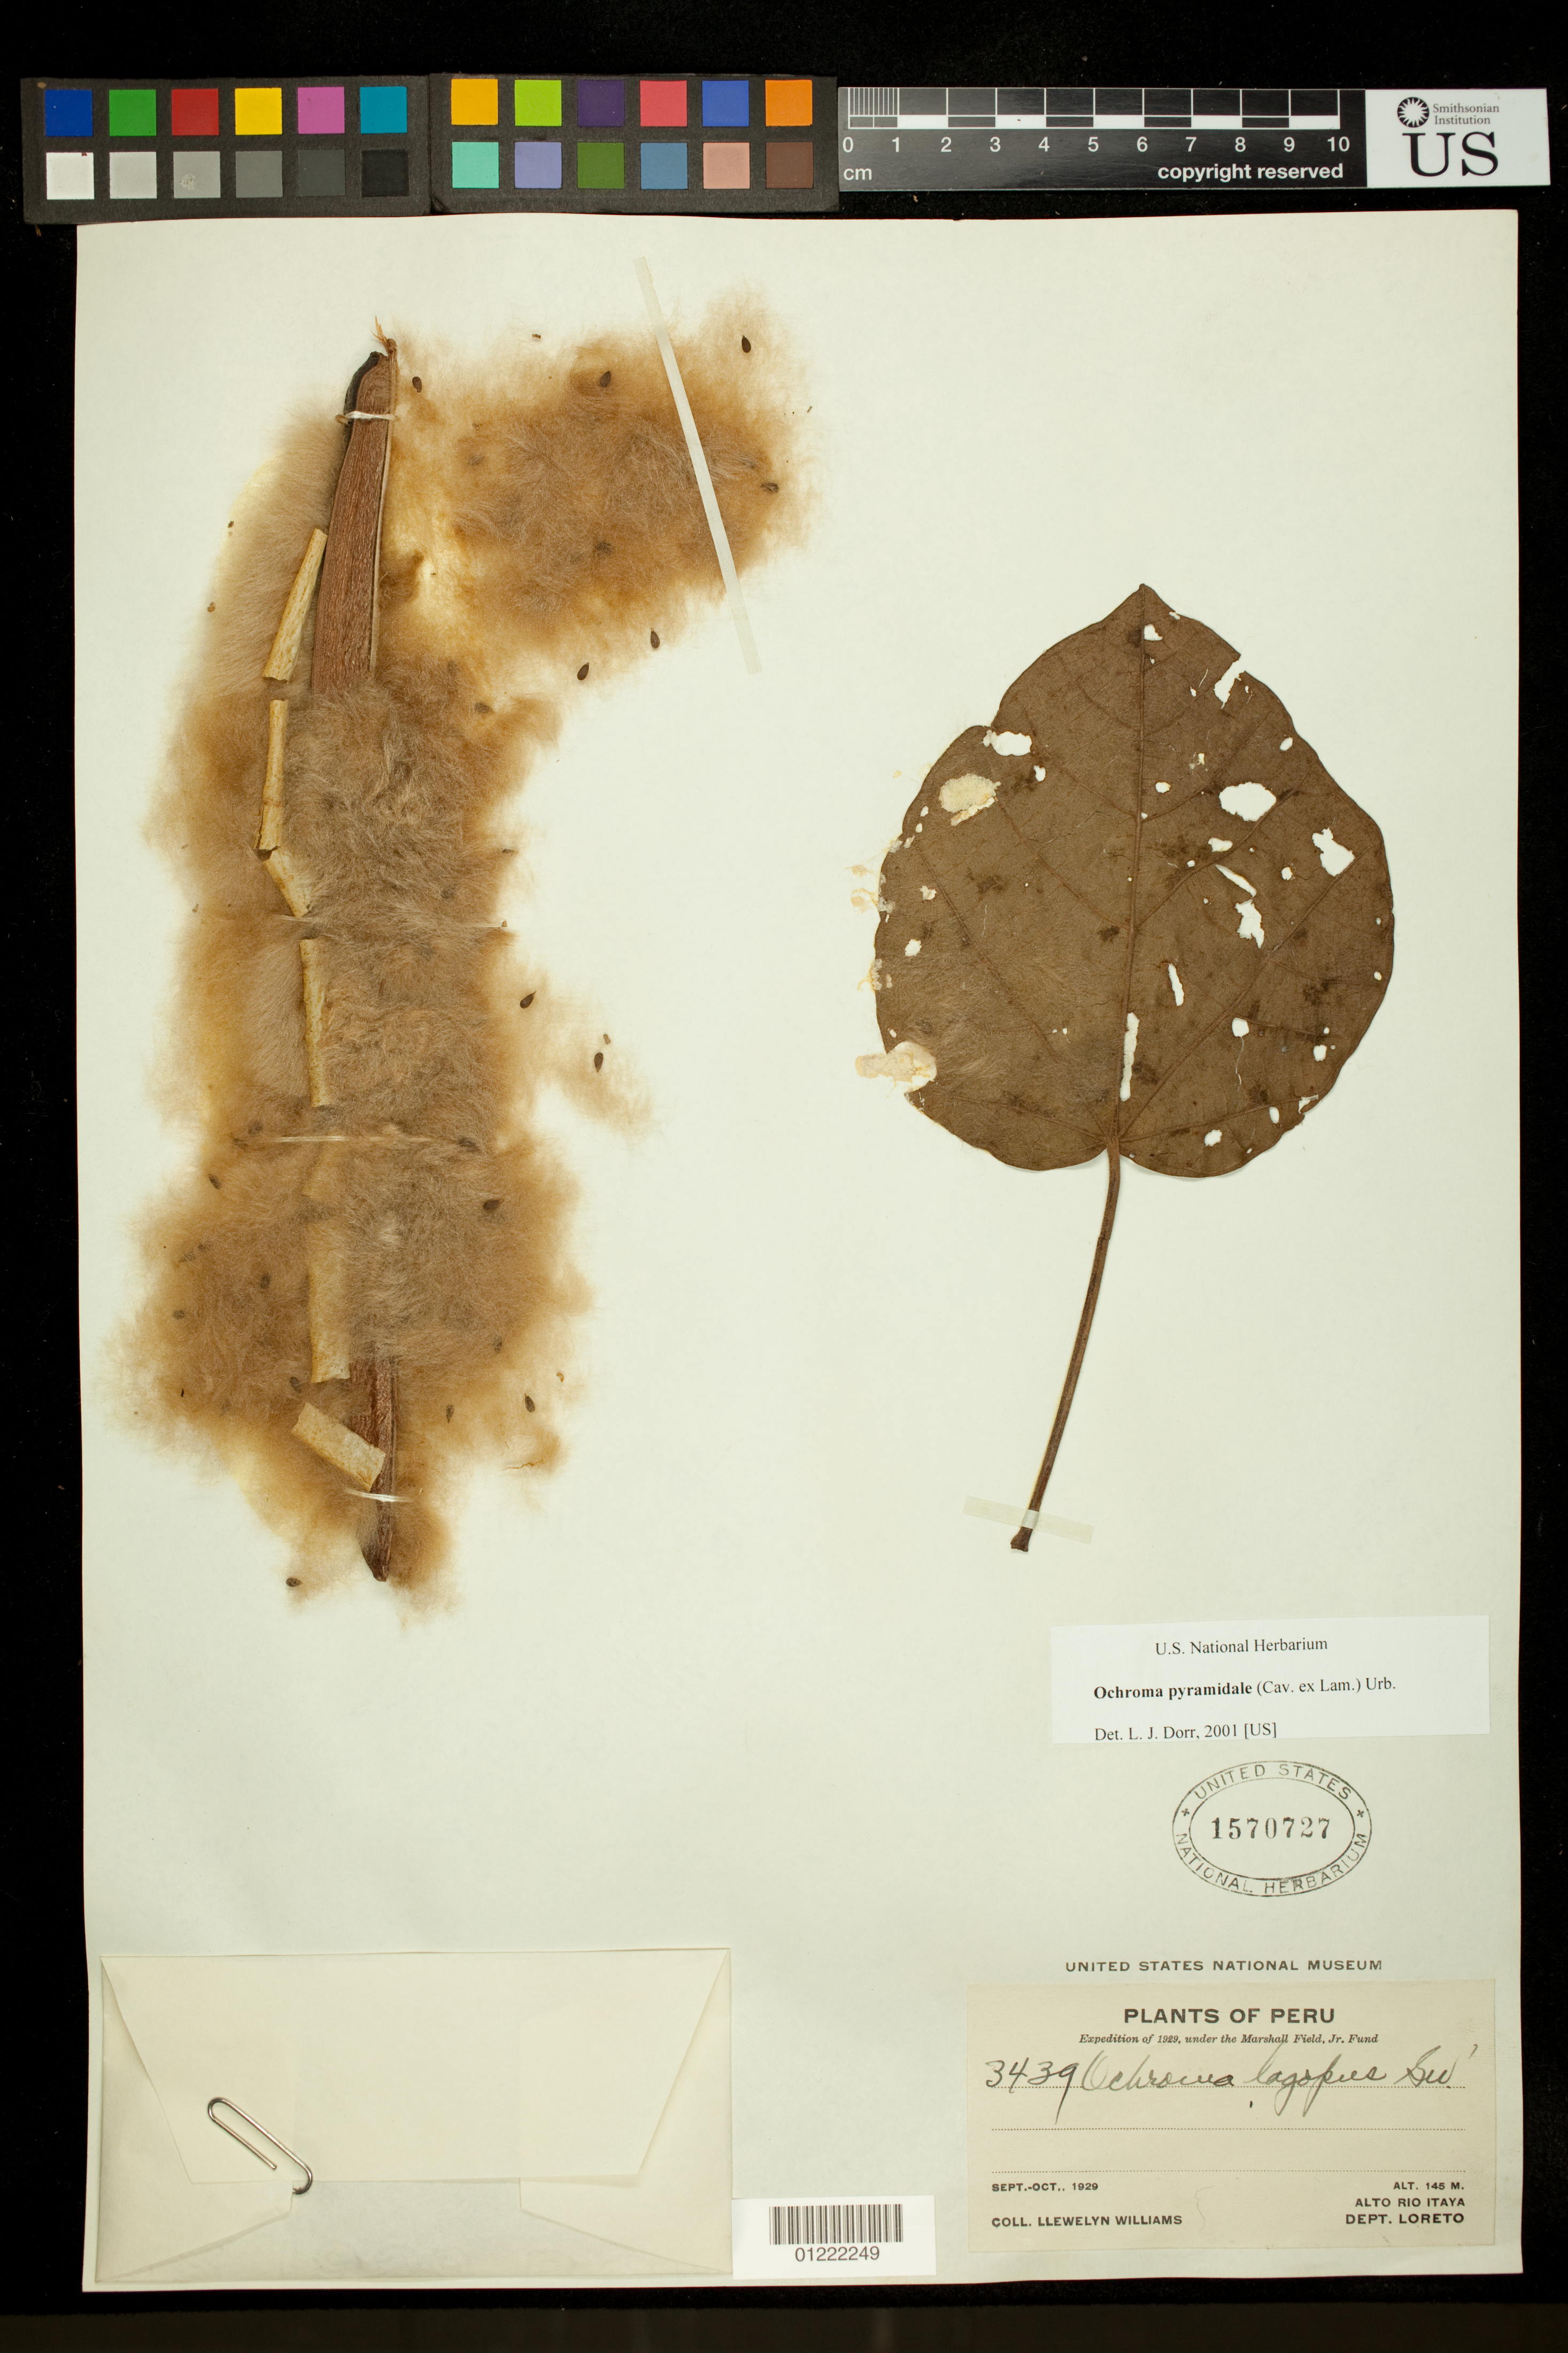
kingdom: Plantae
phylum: Tracheophyta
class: Magnoliopsida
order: Malvales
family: Malvaceae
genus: Ochroma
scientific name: Ochroma pyramidale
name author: (Cav. ex Lam.) Urb.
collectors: Ll. Williams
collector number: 3439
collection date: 1929-09/1929-10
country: Peru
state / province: Loreto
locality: Alto Rio Itaya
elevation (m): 145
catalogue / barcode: US 1570727